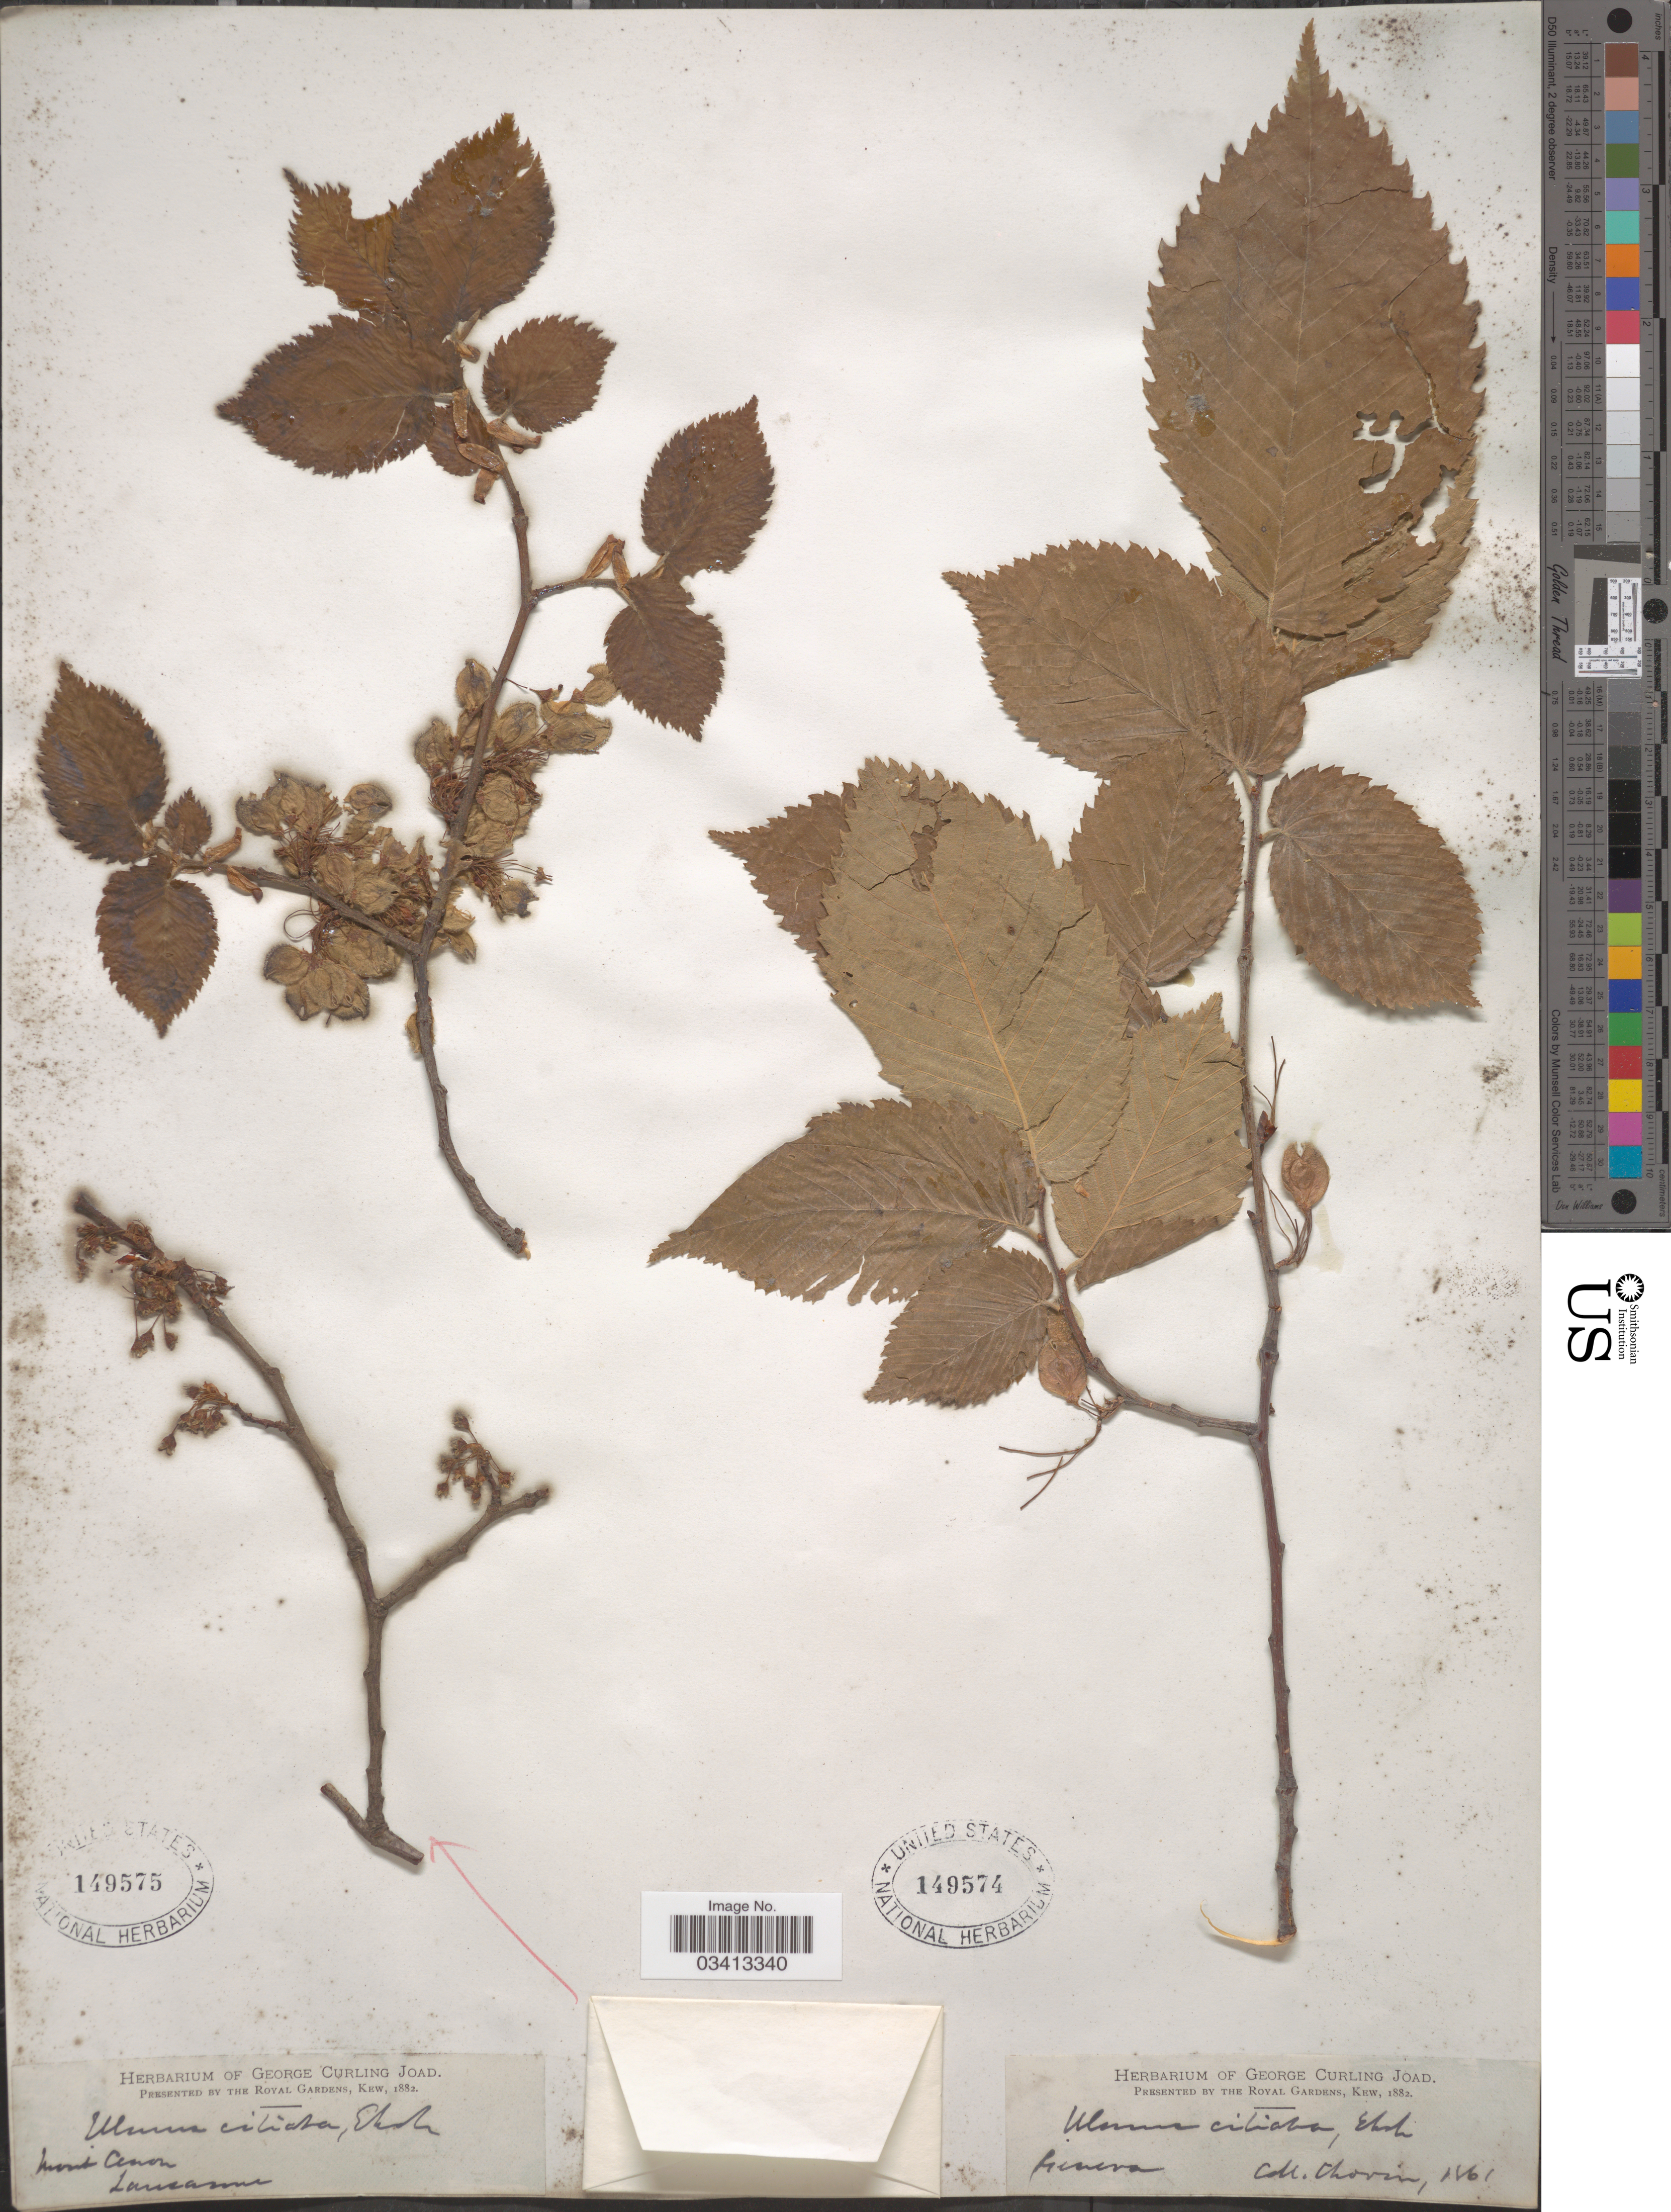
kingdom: Plantae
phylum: Tracheophyta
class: Magnoliopsida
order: Rosales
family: Ulmaceae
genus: Ulmus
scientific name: Ulmus ciliata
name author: Ehrh.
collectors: Chovin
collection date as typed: Transcribed d/m/y: /4/61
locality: Fincava [interpreted].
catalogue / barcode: US 149574-2